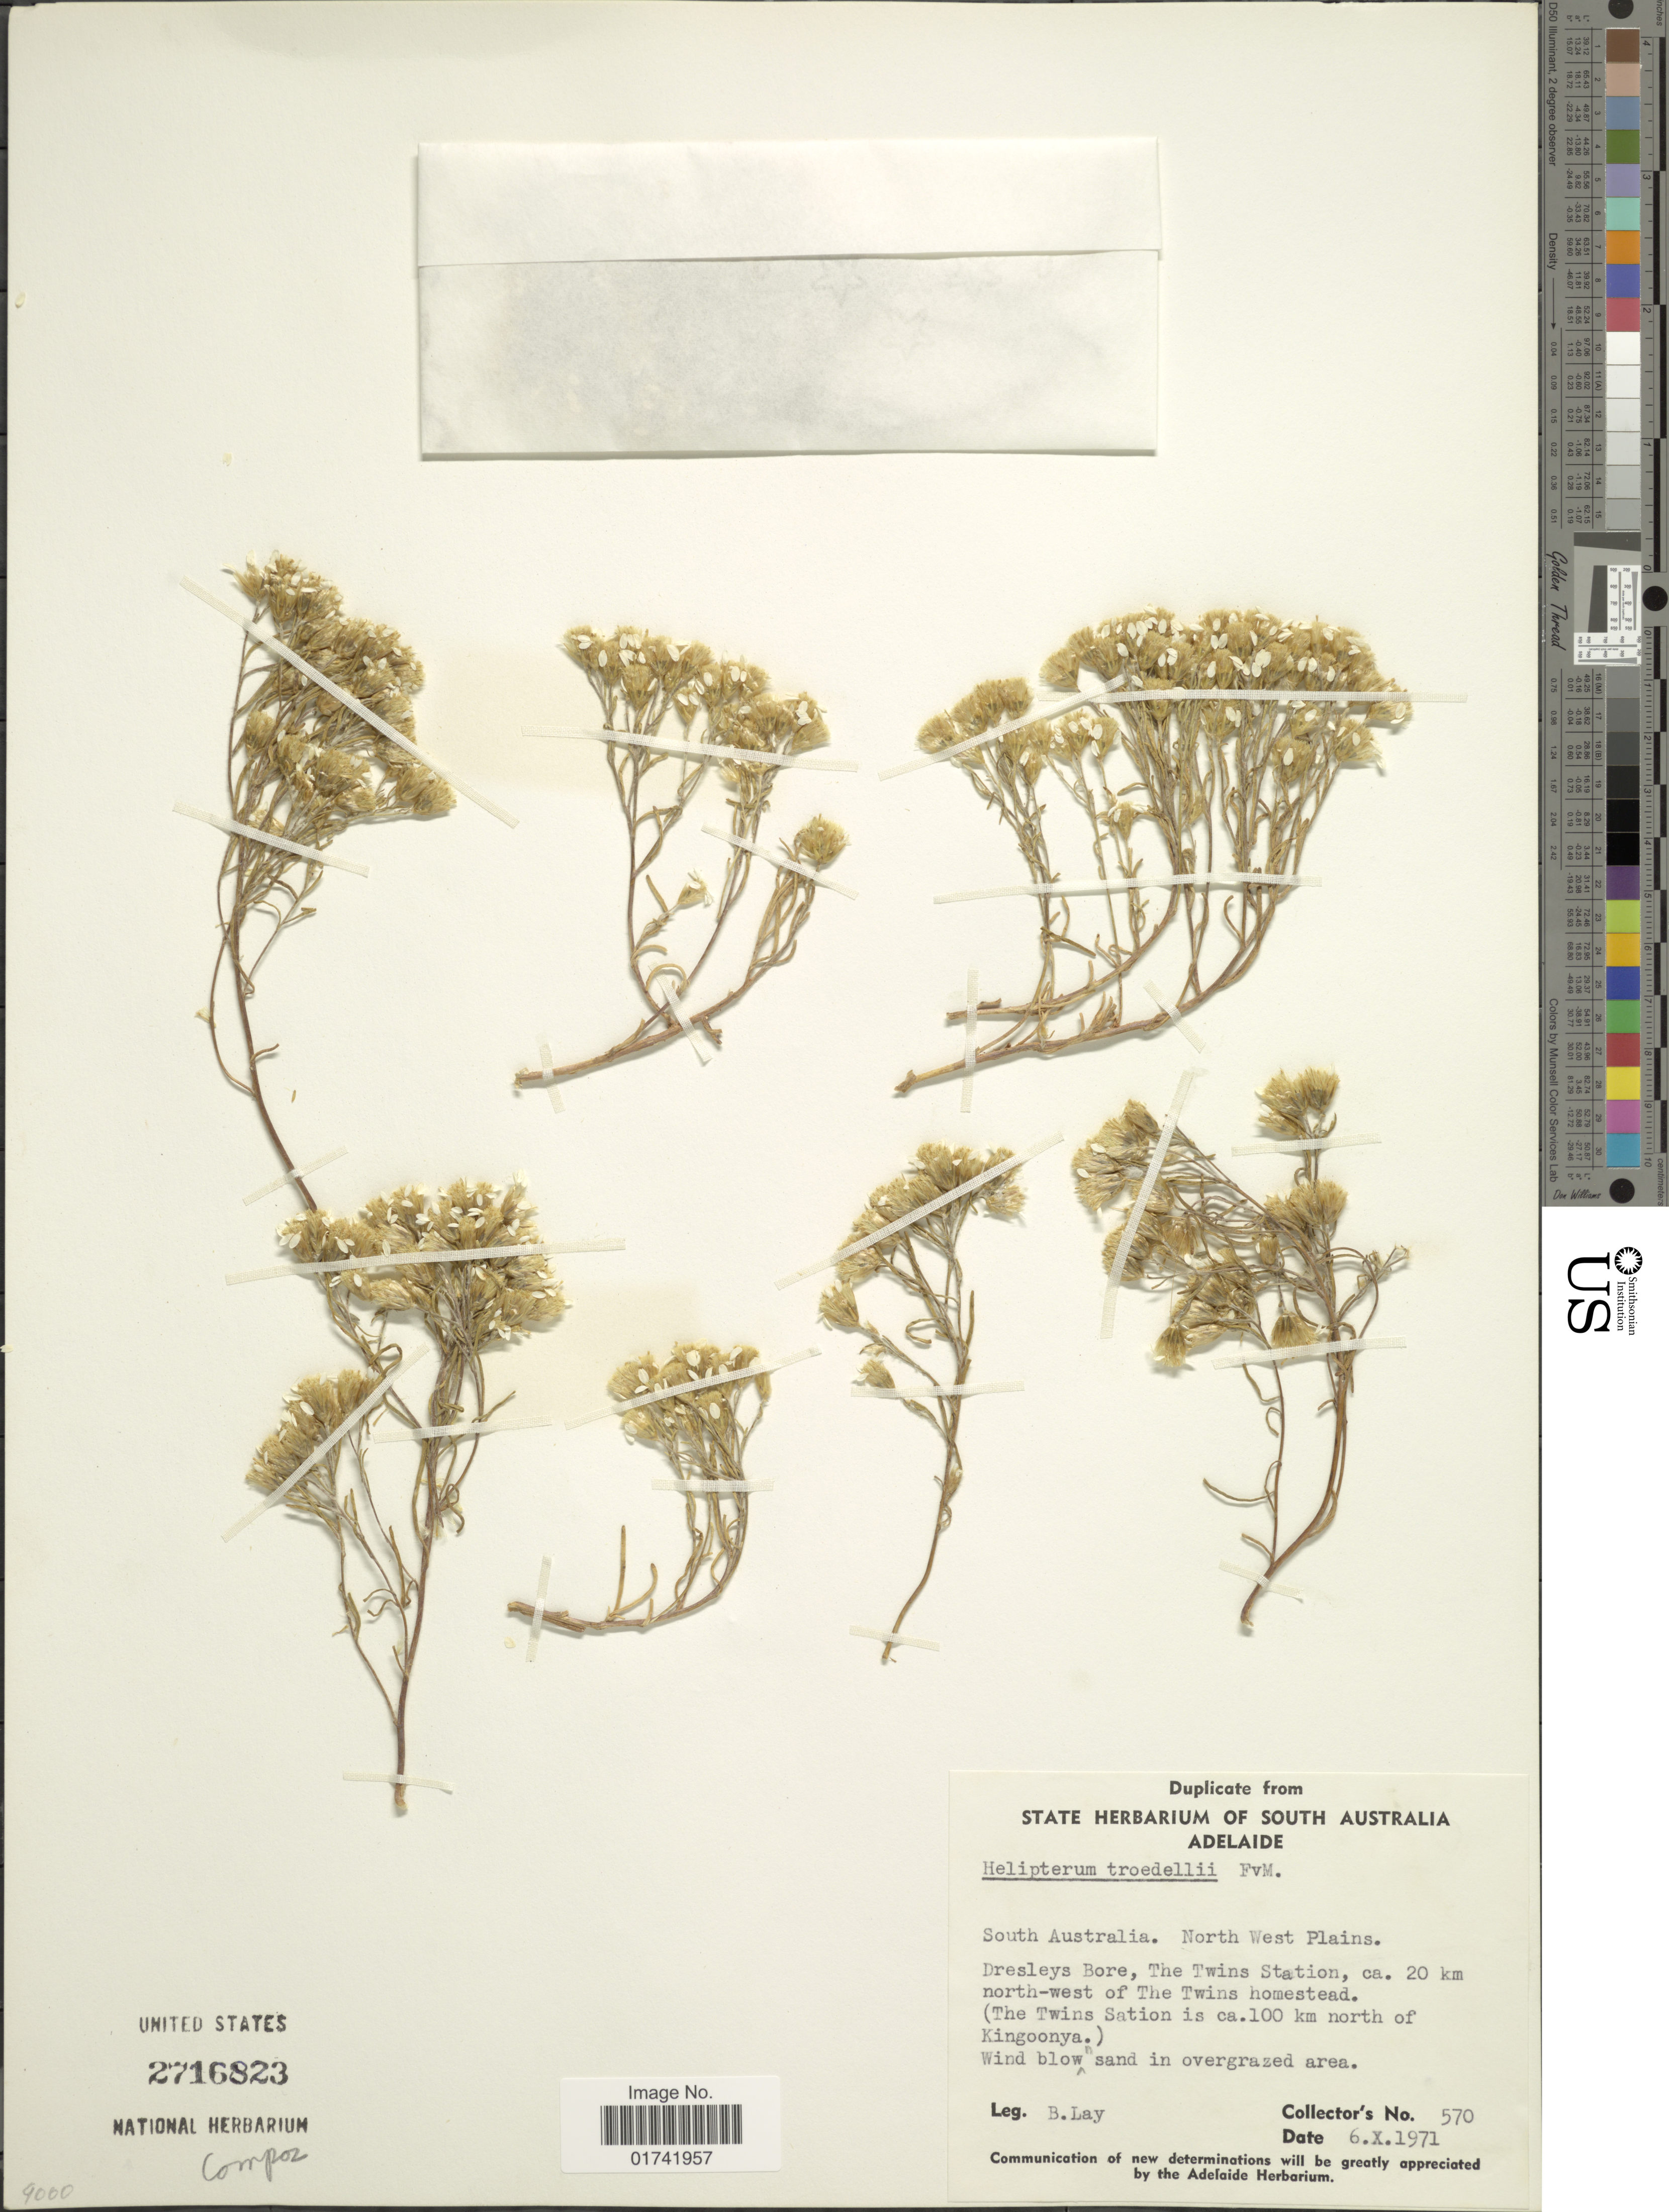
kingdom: Plantae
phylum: Tracheophyta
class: Magnoliopsida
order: Asterales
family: Asteraceae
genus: Rhodanthe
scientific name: Rhodanthe troedelii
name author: (F. Muell.) Paul G. Wilson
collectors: B. Lay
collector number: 570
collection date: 1971-10-06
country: Australia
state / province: South Australia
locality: North West Pais. Dresleys Bore, The Twins Station, ca. 20 km north-west of the Twins homestead (The Twins Station is ca. 100 km north of Kingoonya)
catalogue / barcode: US 2716823